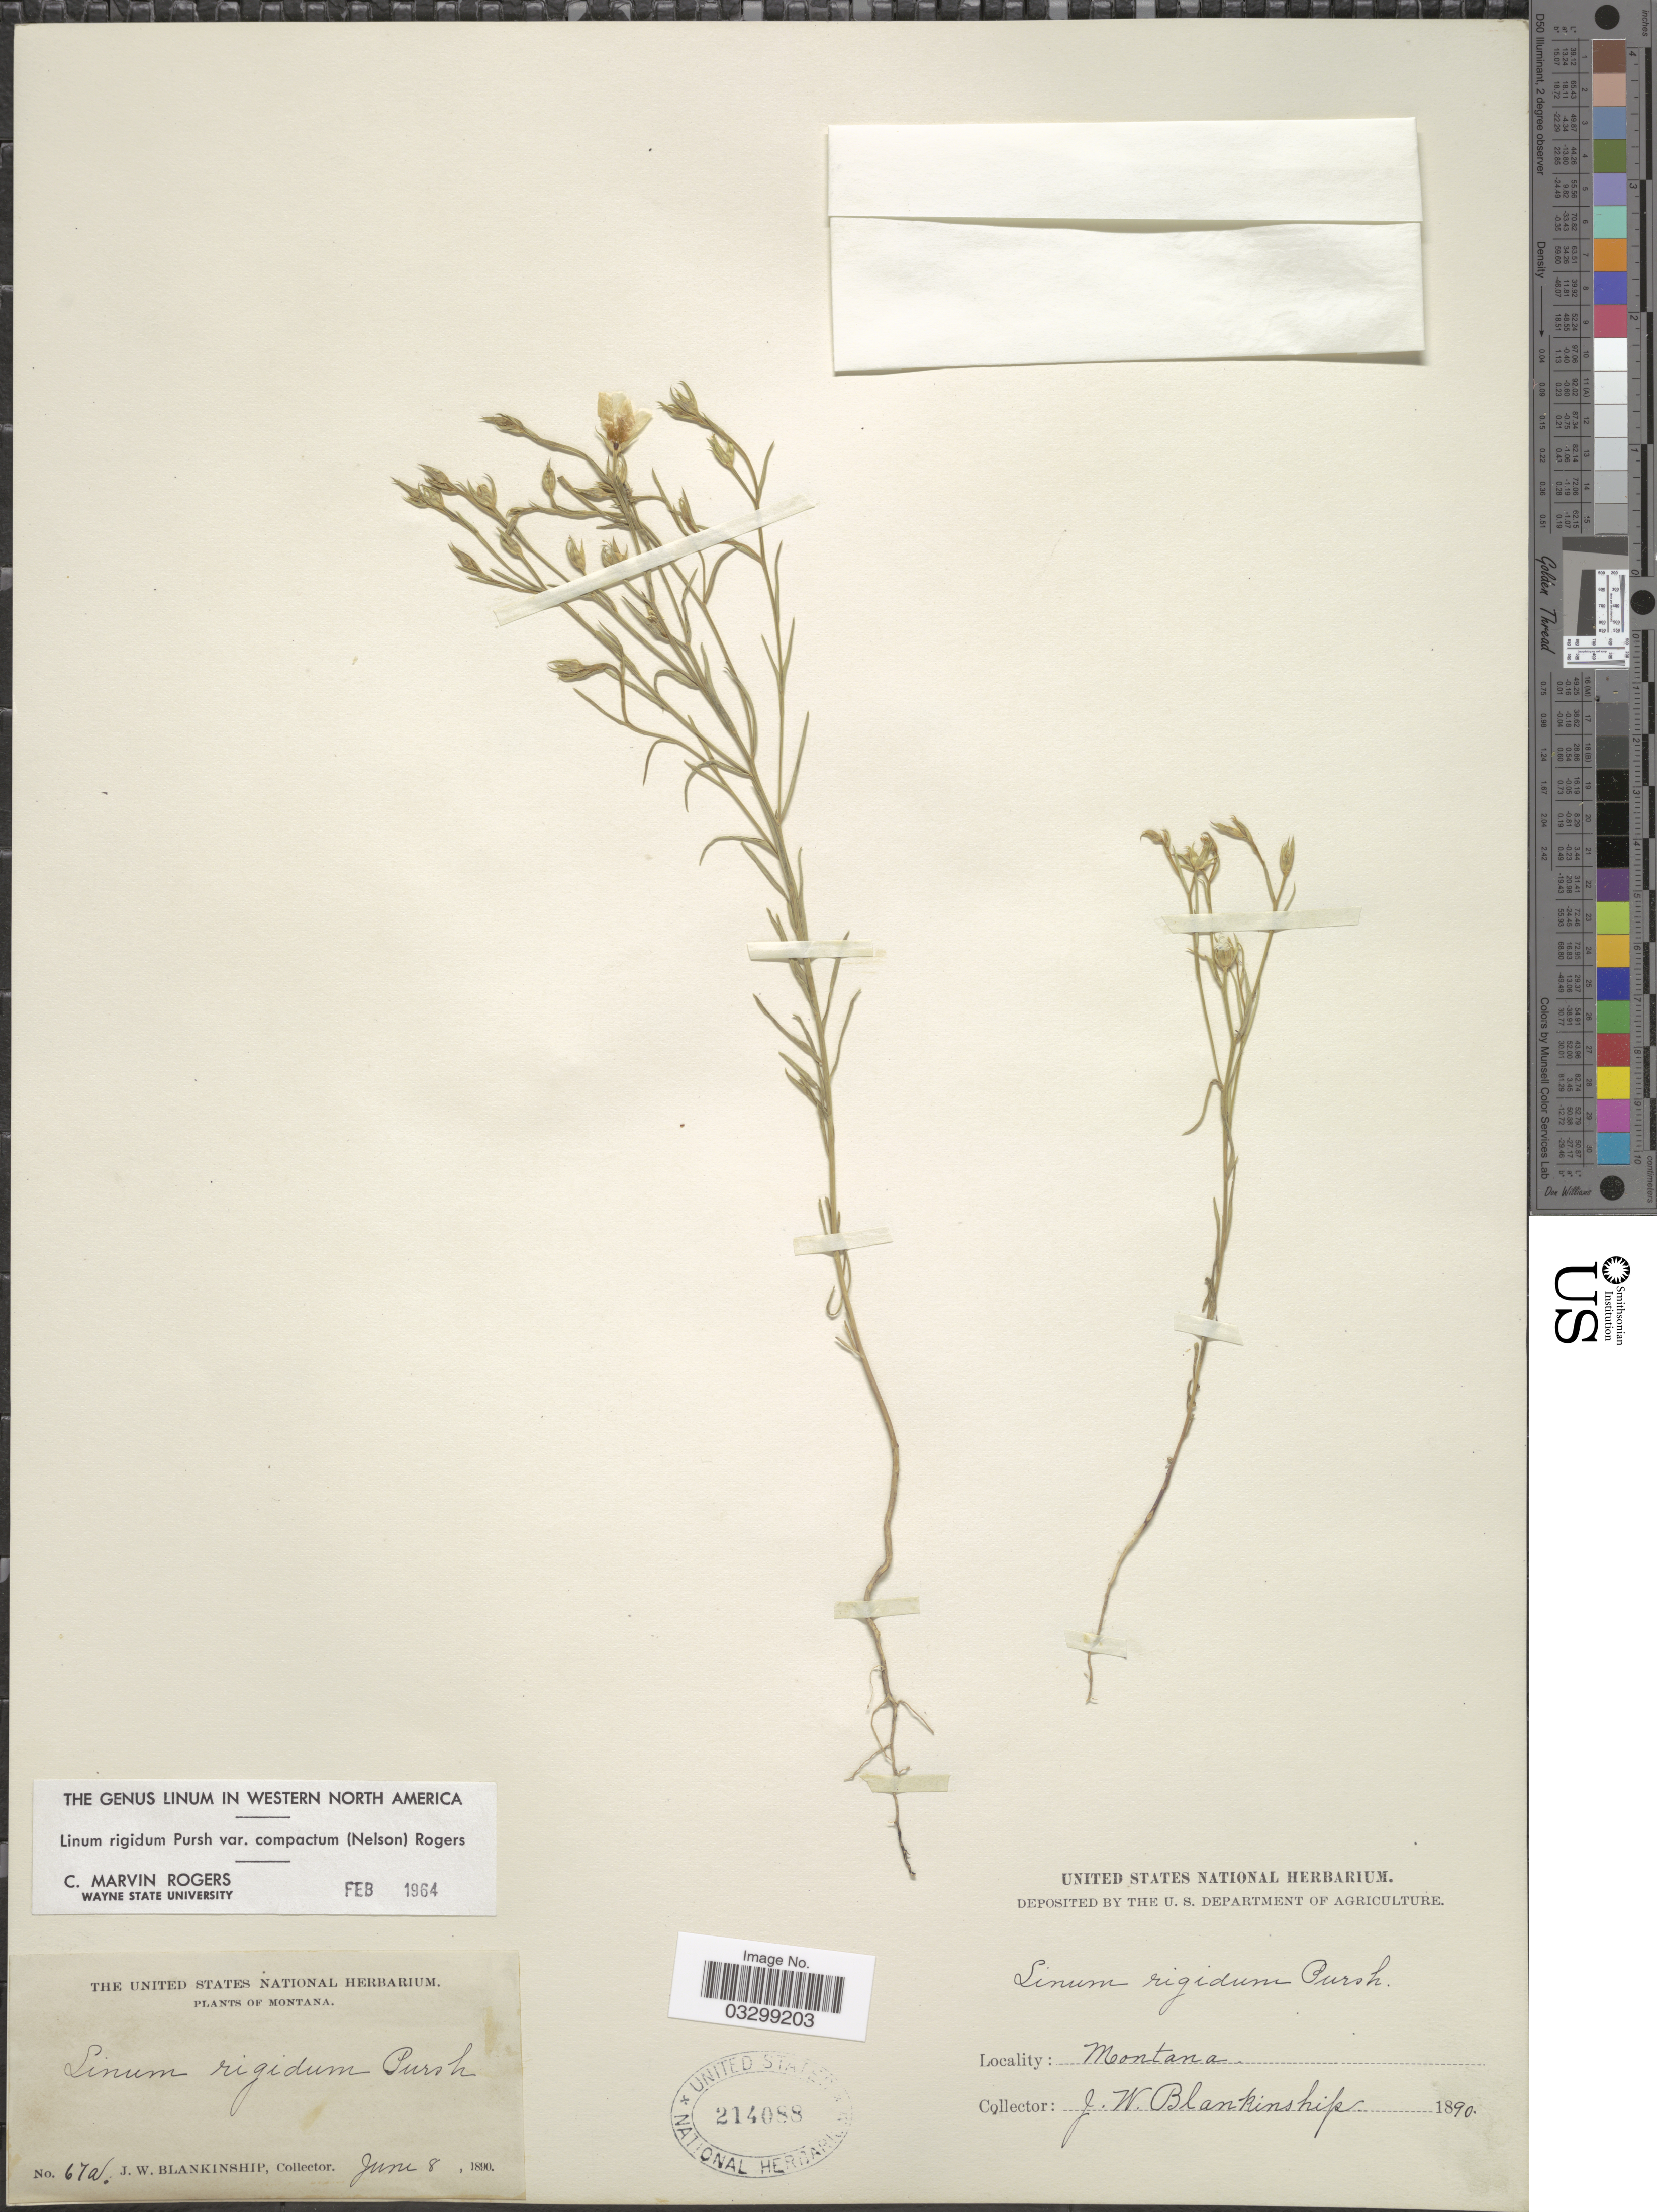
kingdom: Plantae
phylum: Tracheophyta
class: Magnoliopsida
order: Malpighiales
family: Linaceae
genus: Linum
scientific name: Linum rigidum var. compactum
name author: (A. Nelson) C.M. Rogers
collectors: J. W. Blankinship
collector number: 67a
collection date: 1890-06-08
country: United States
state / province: Montana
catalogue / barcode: US 214088